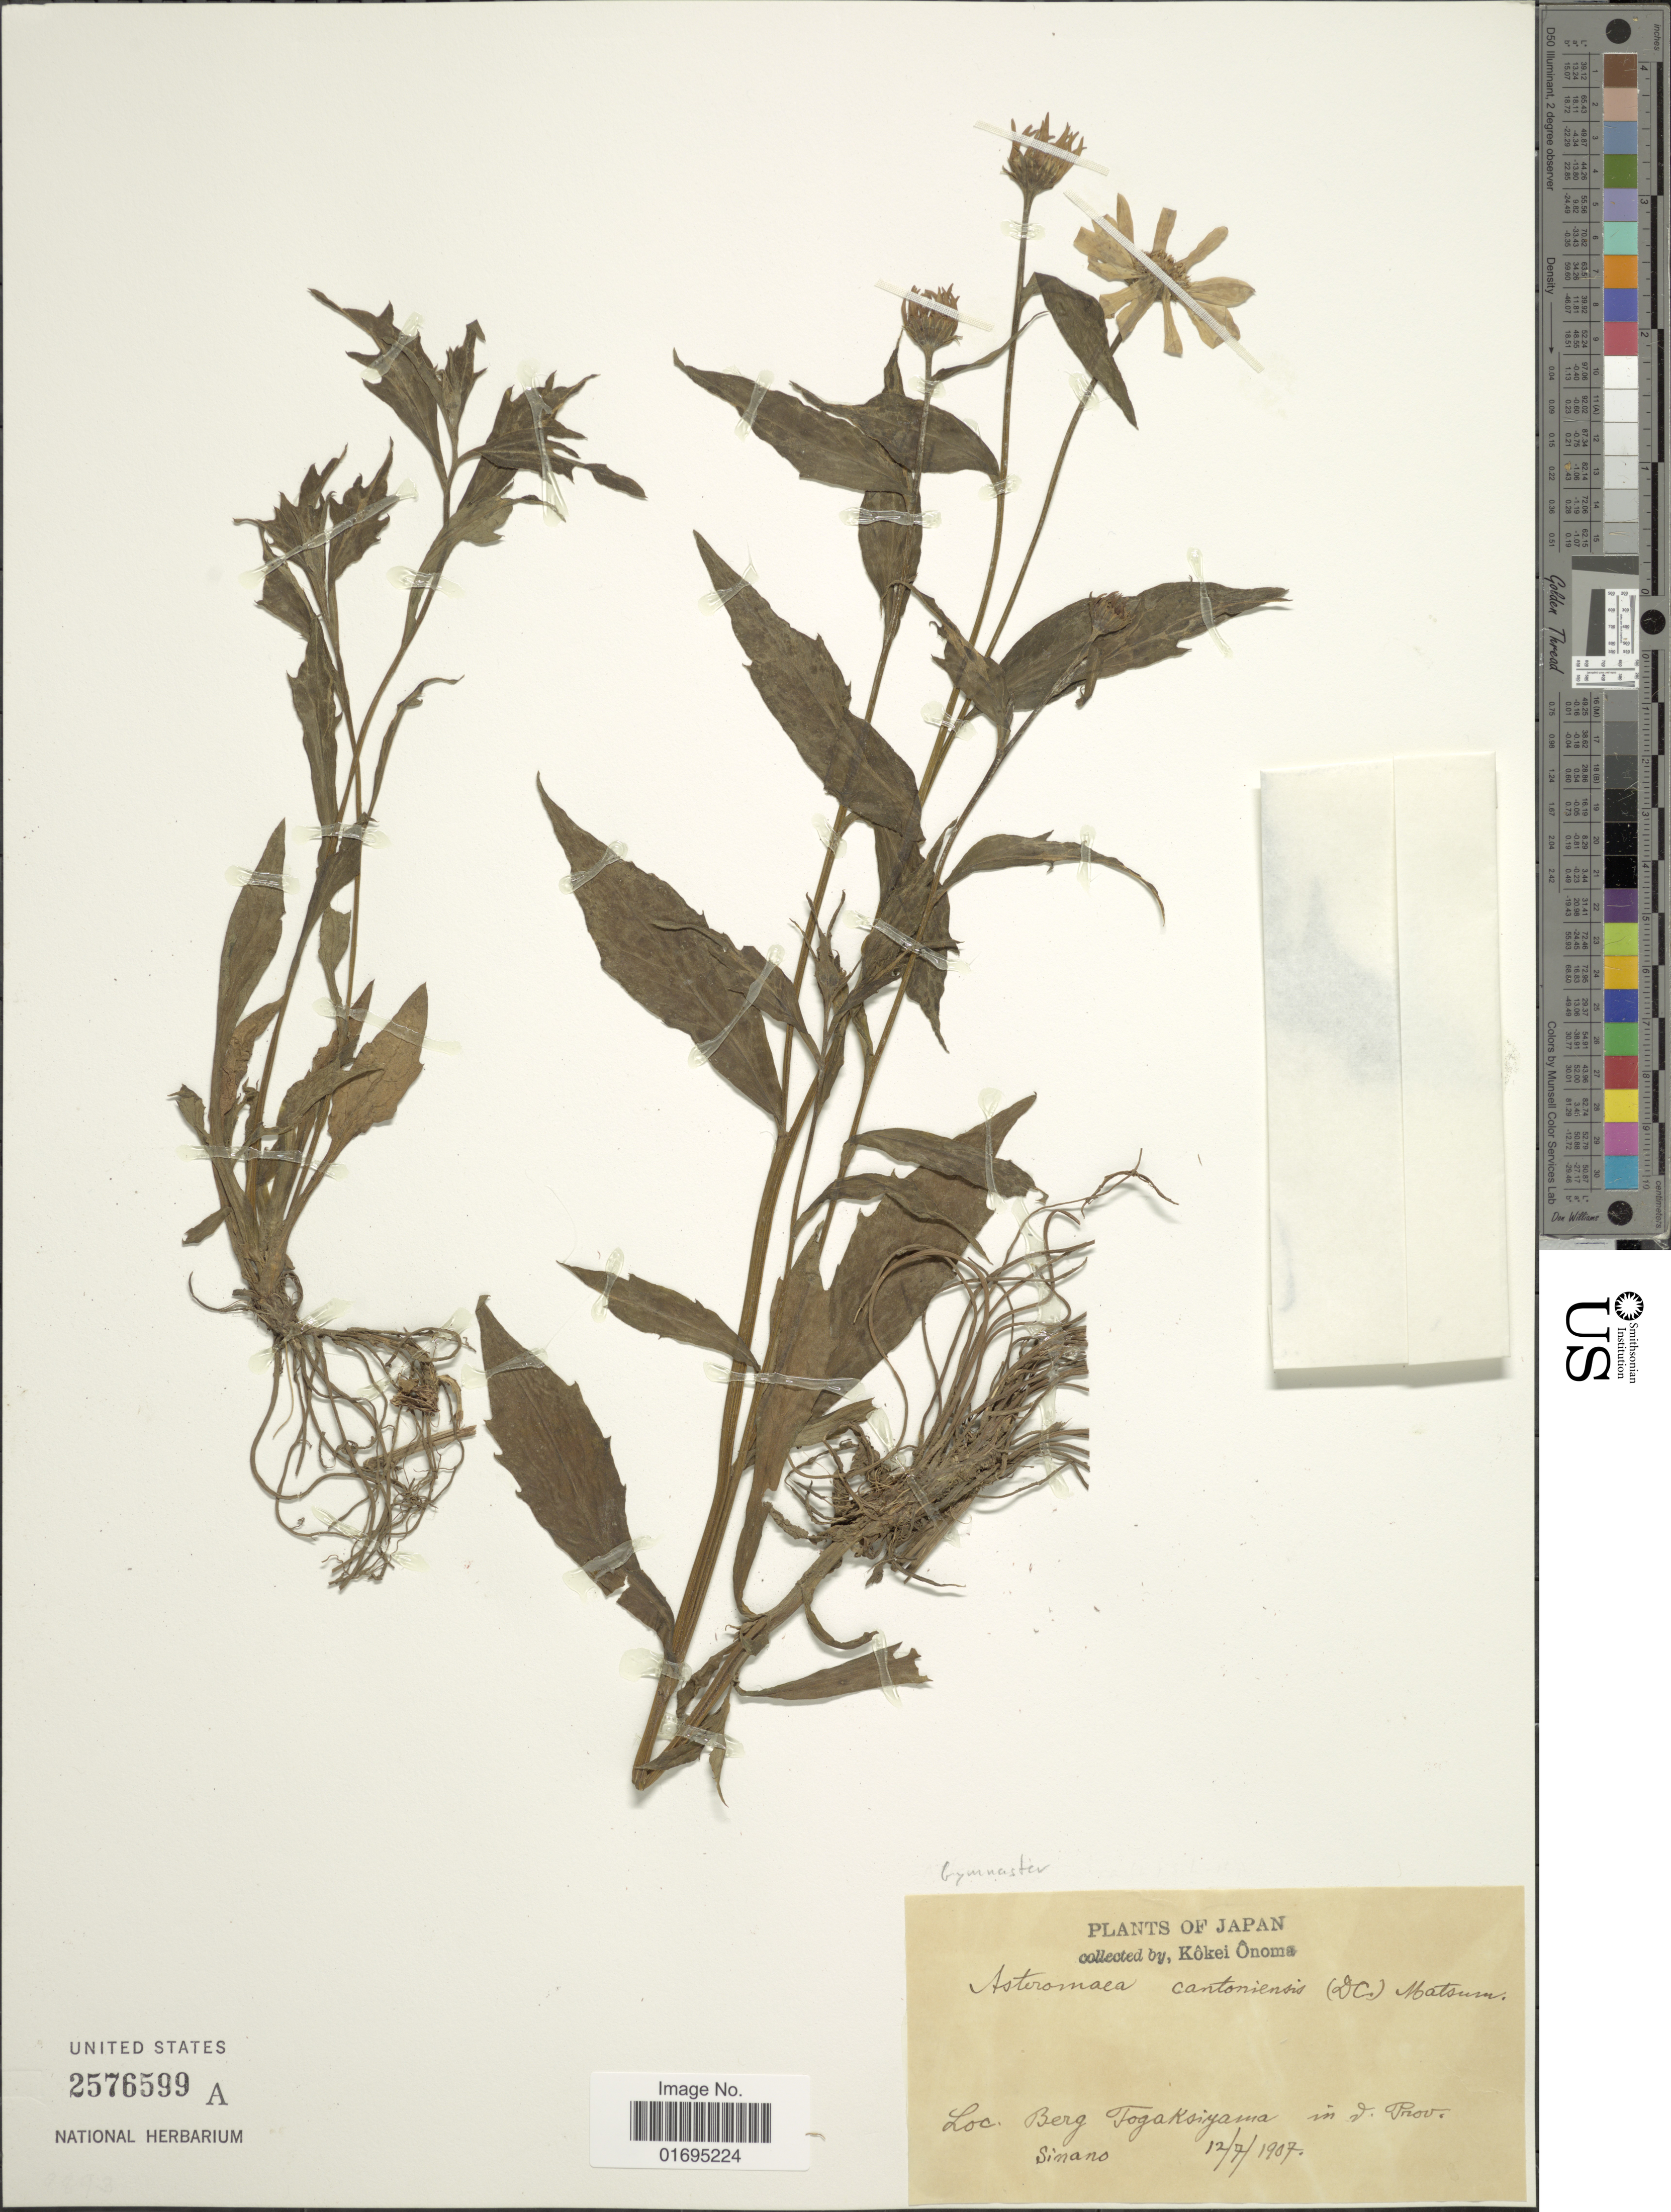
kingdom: Plantae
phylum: Tracheophyta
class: Magnoliopsida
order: Asterales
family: Asteraceae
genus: Miyamayomena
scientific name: Miyamayomena savatieri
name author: (Makino) Kitam.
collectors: K. Onoma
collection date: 1907-07-12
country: Japan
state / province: Simane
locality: Berg Togaksiyama in Prov. Simano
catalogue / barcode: US 2576599A